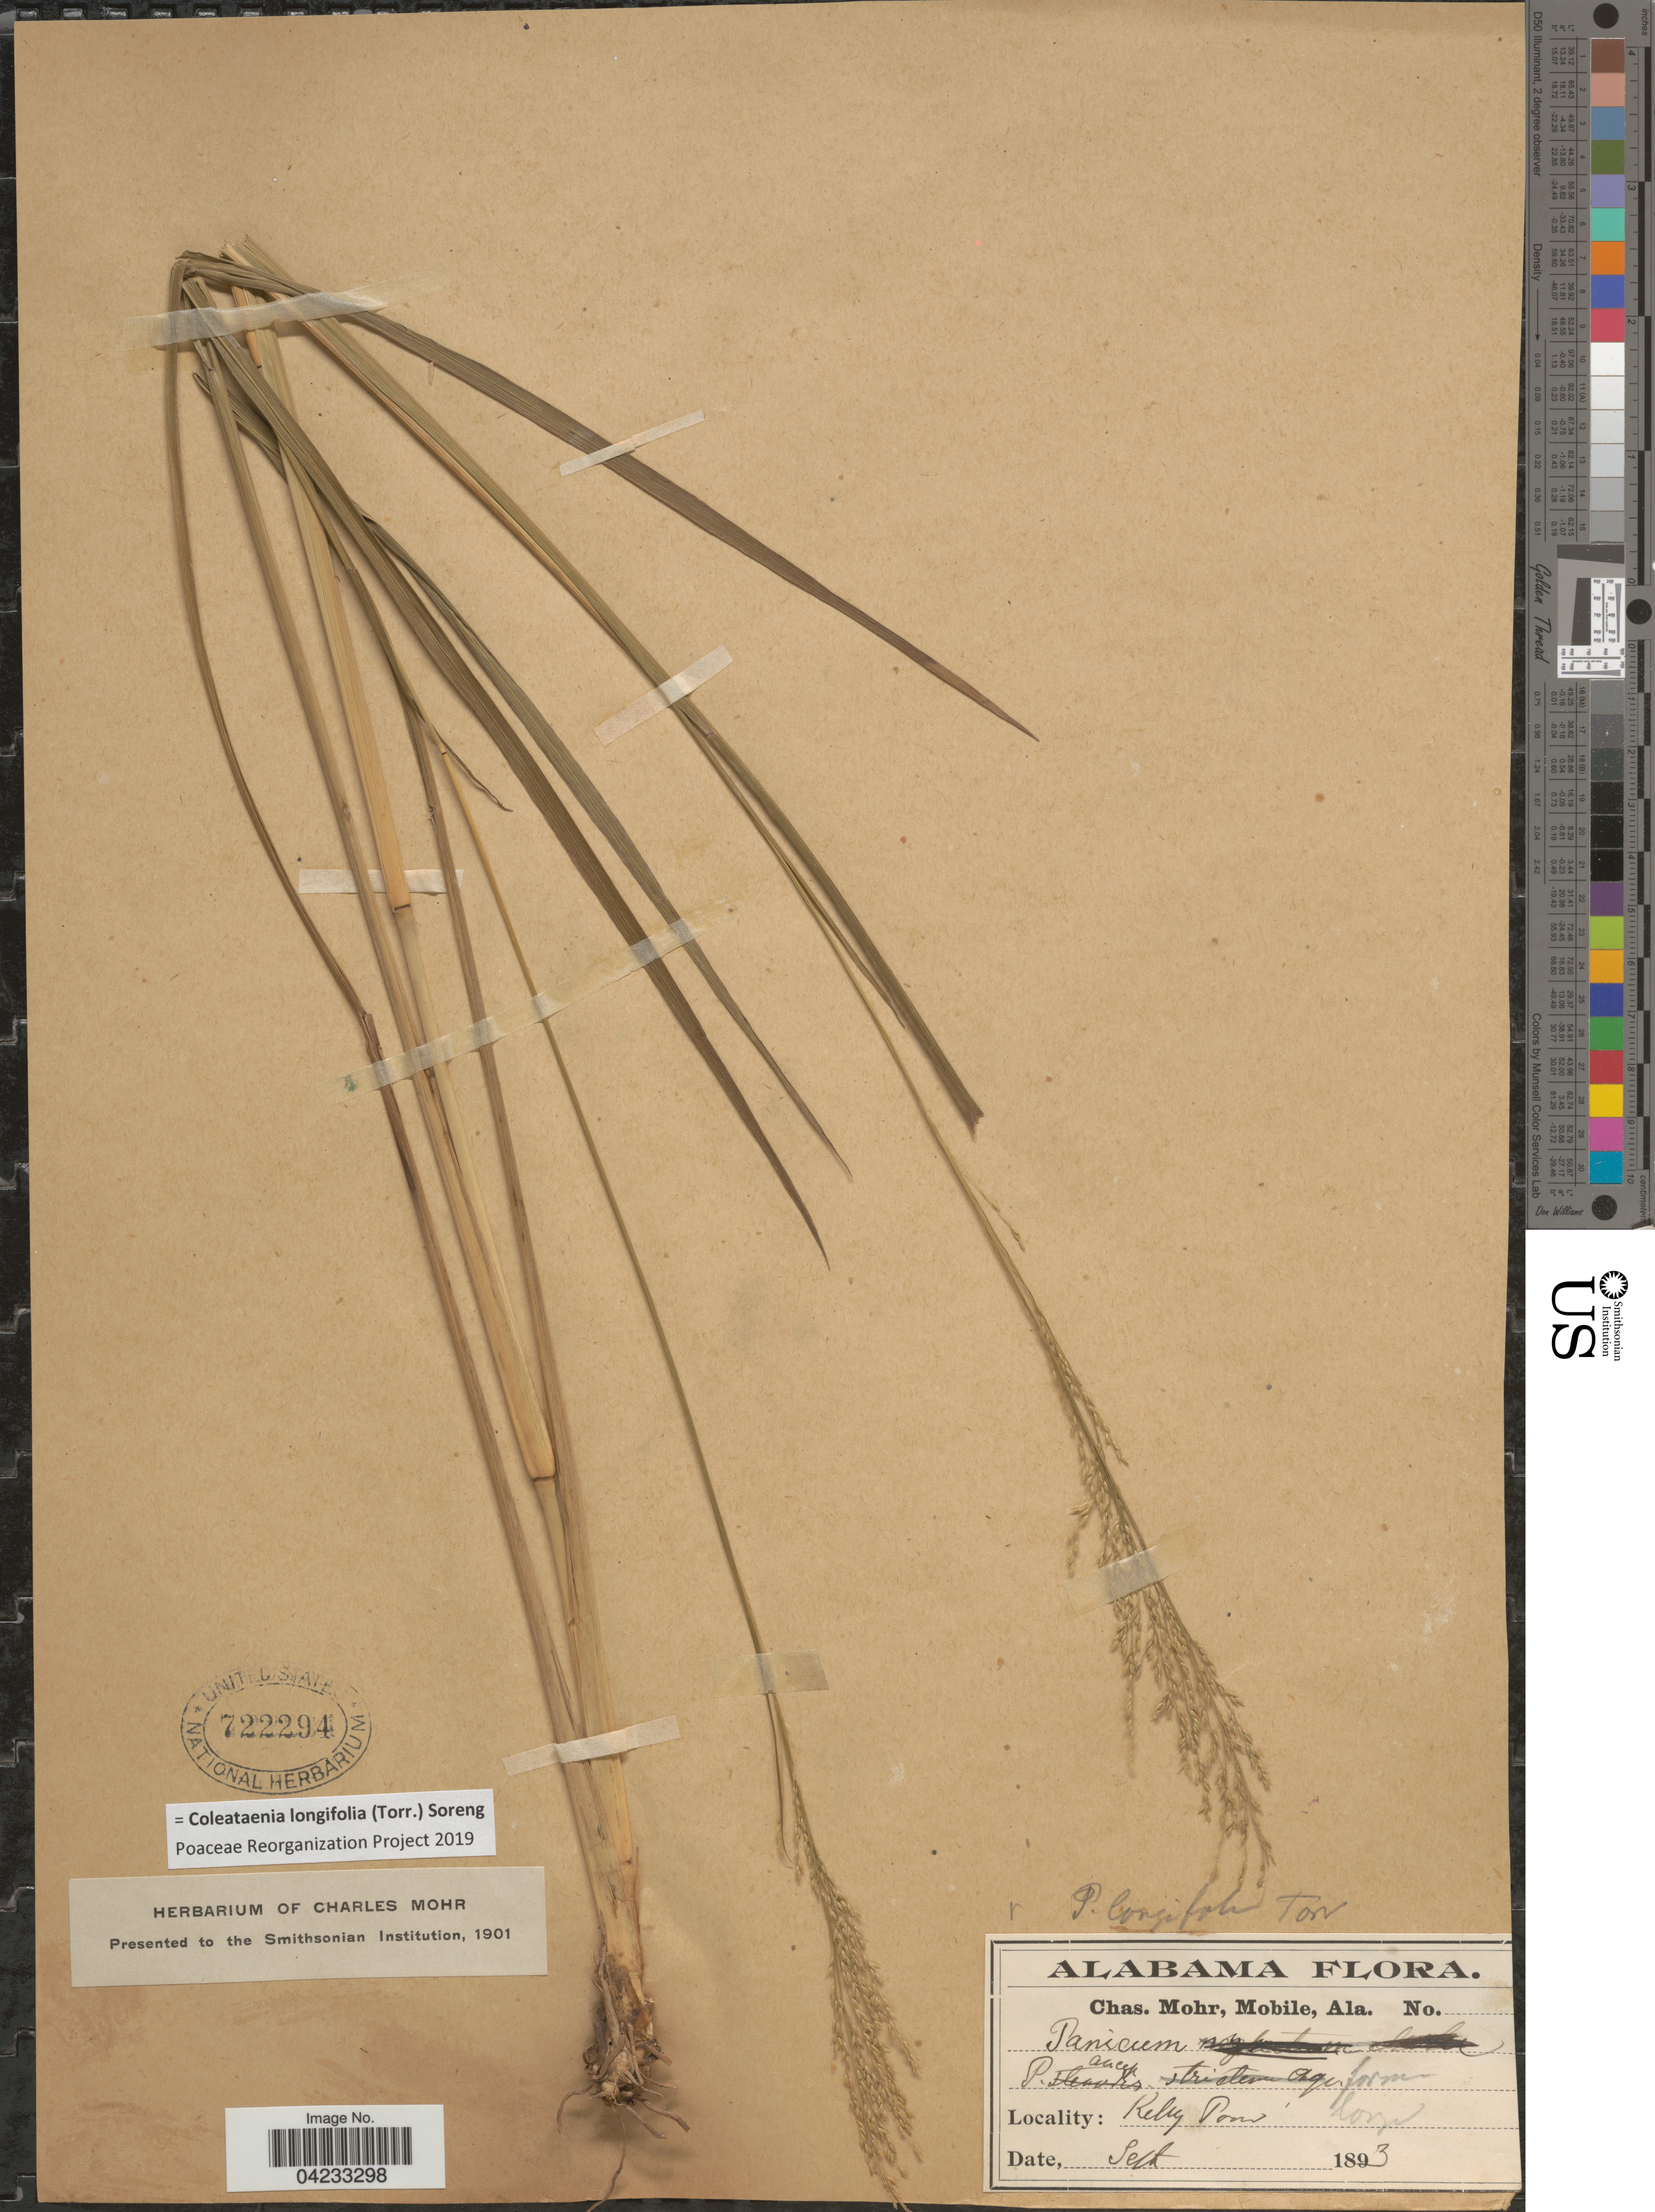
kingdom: Plantae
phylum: Tracheophyta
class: Liliopsida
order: Poales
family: Poaceae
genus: Coleataenia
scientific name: Coleataenia longifolia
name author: (Torr.) Soreng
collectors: Mohr, C. T. (herbarium)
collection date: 1893-09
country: United States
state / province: Alabama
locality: Kelly Pond.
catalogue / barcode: US 722294